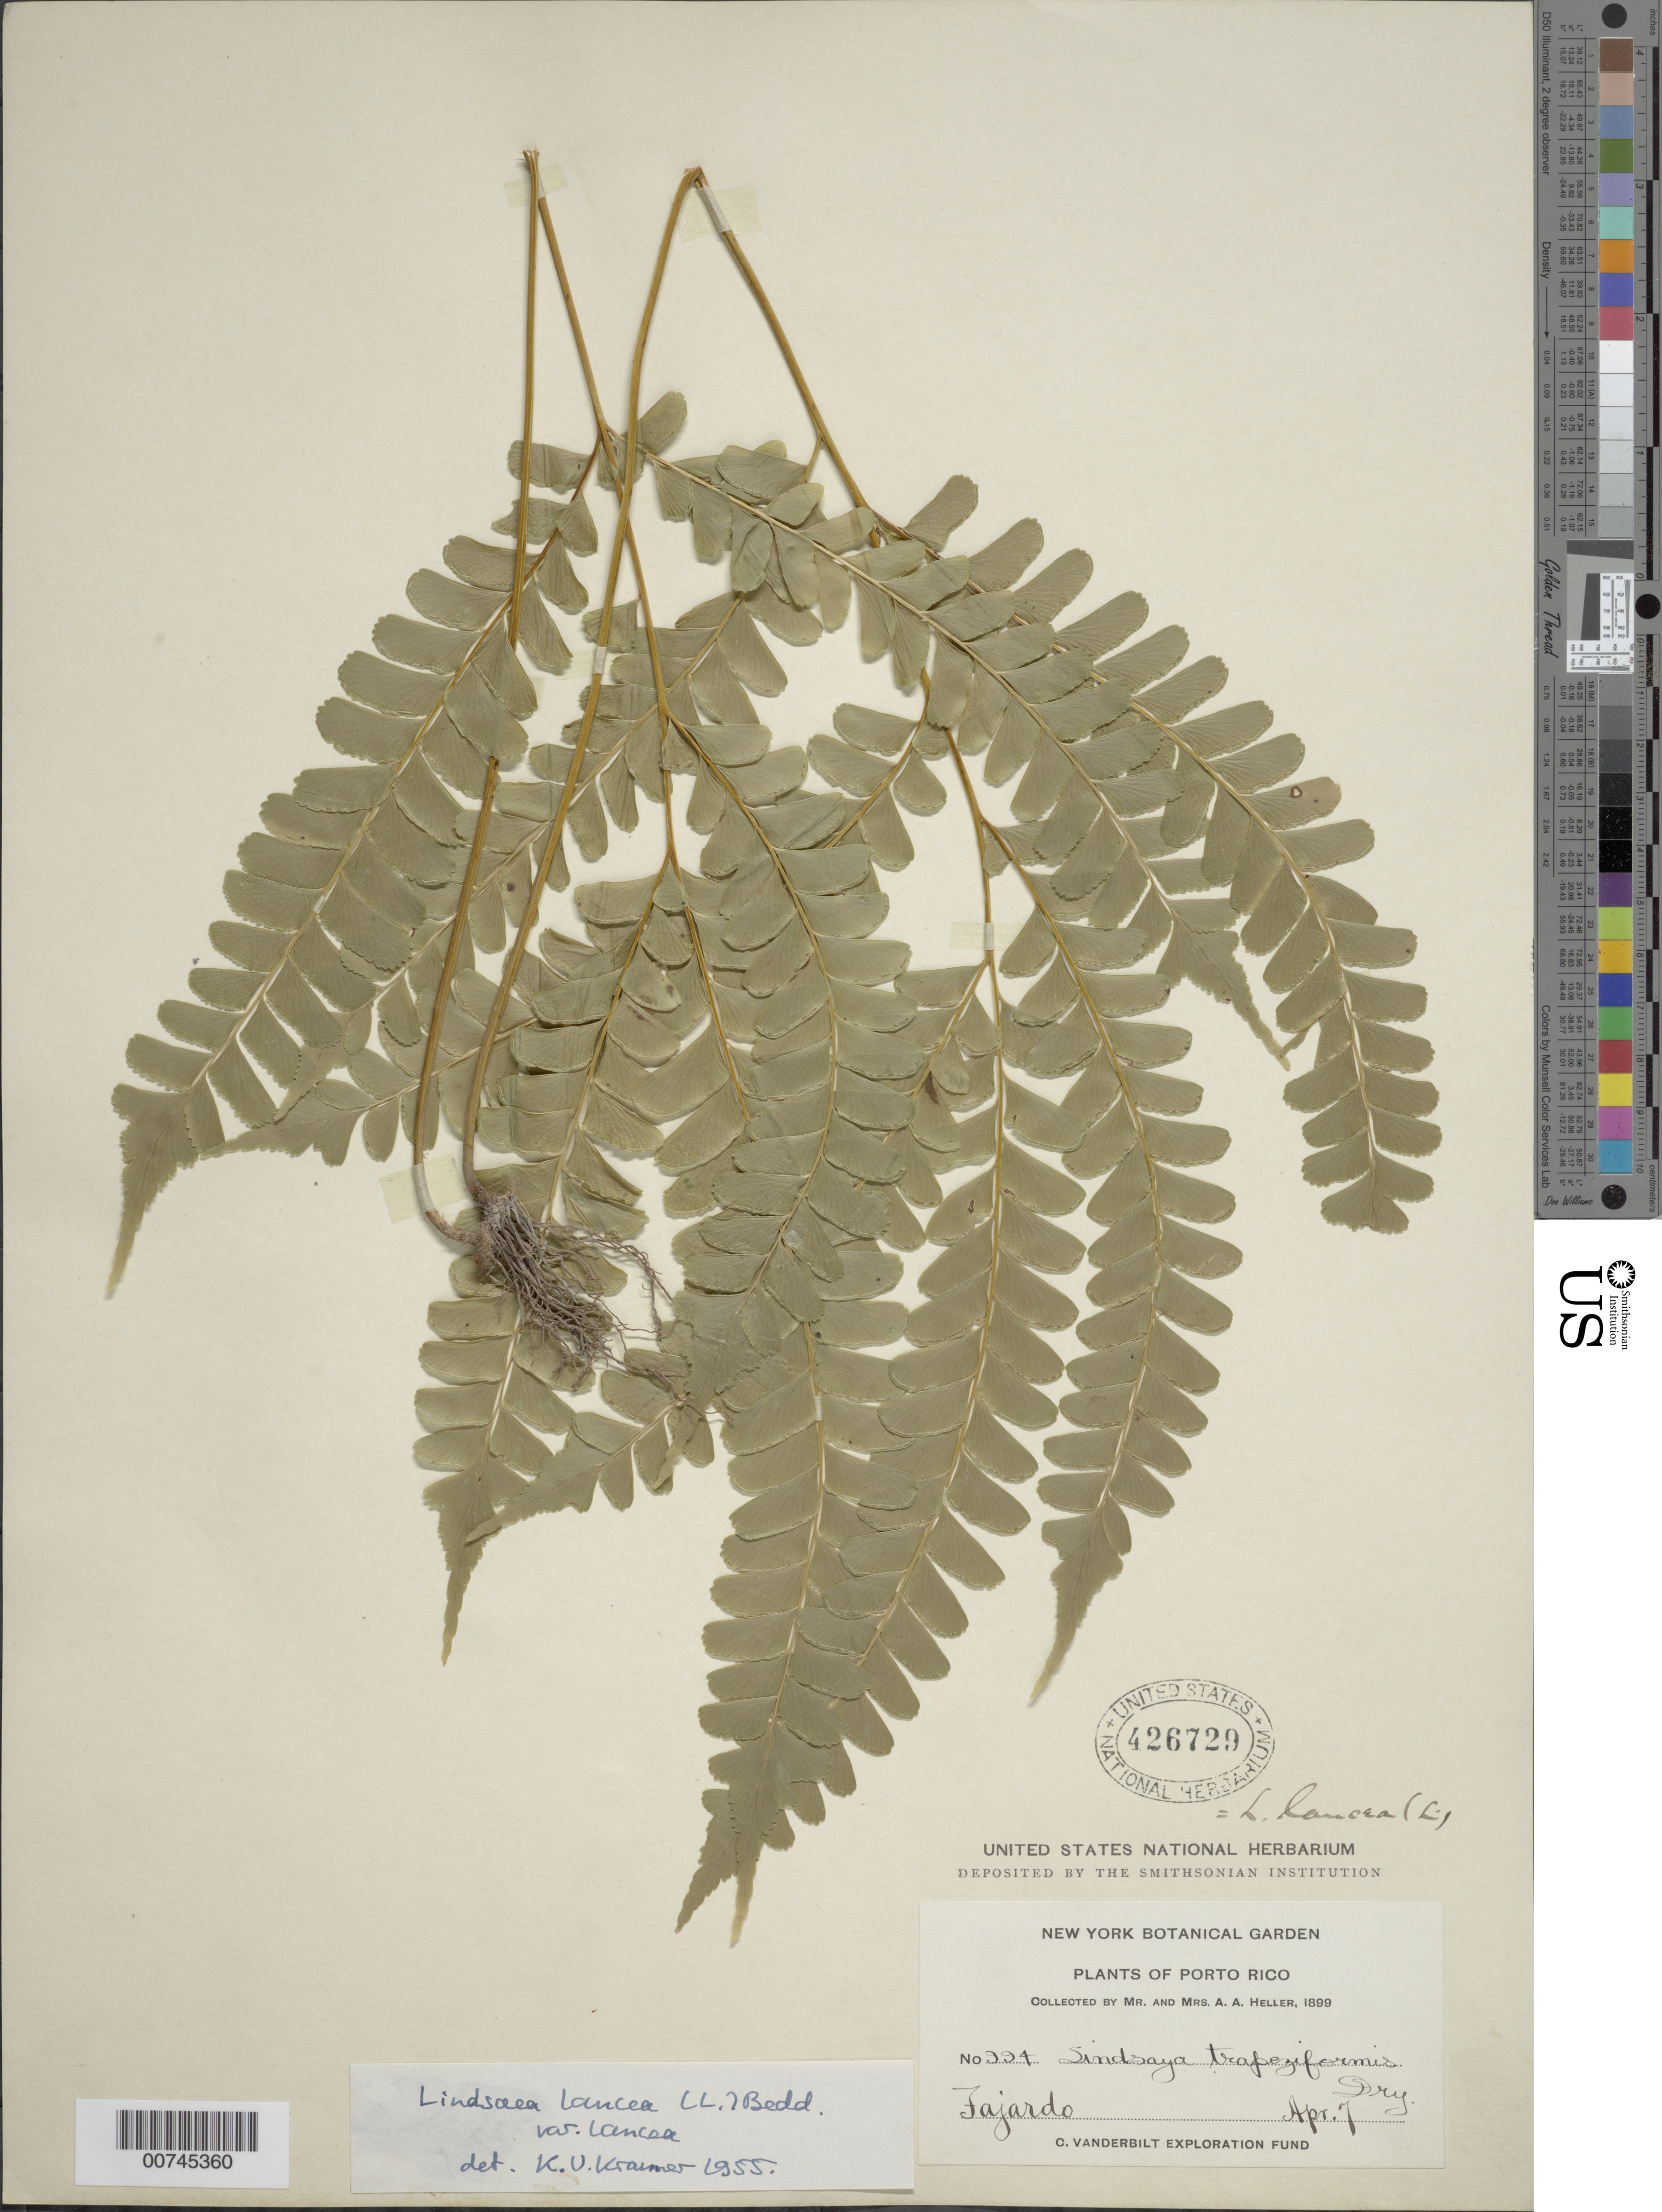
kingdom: Plantae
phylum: Tracheophyta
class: Polypodiopsida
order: Polypodiales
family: Lindsaeaceae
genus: Lindsaea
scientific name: Lindsaea lancea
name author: (L.) Bedd.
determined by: Kramer, K. U.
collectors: A. A. Heller & E. G. Heller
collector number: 994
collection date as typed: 07 Apr 1899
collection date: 1899-04-07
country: Puerto Rico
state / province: Fajardo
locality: Fajardo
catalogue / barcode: US 426729